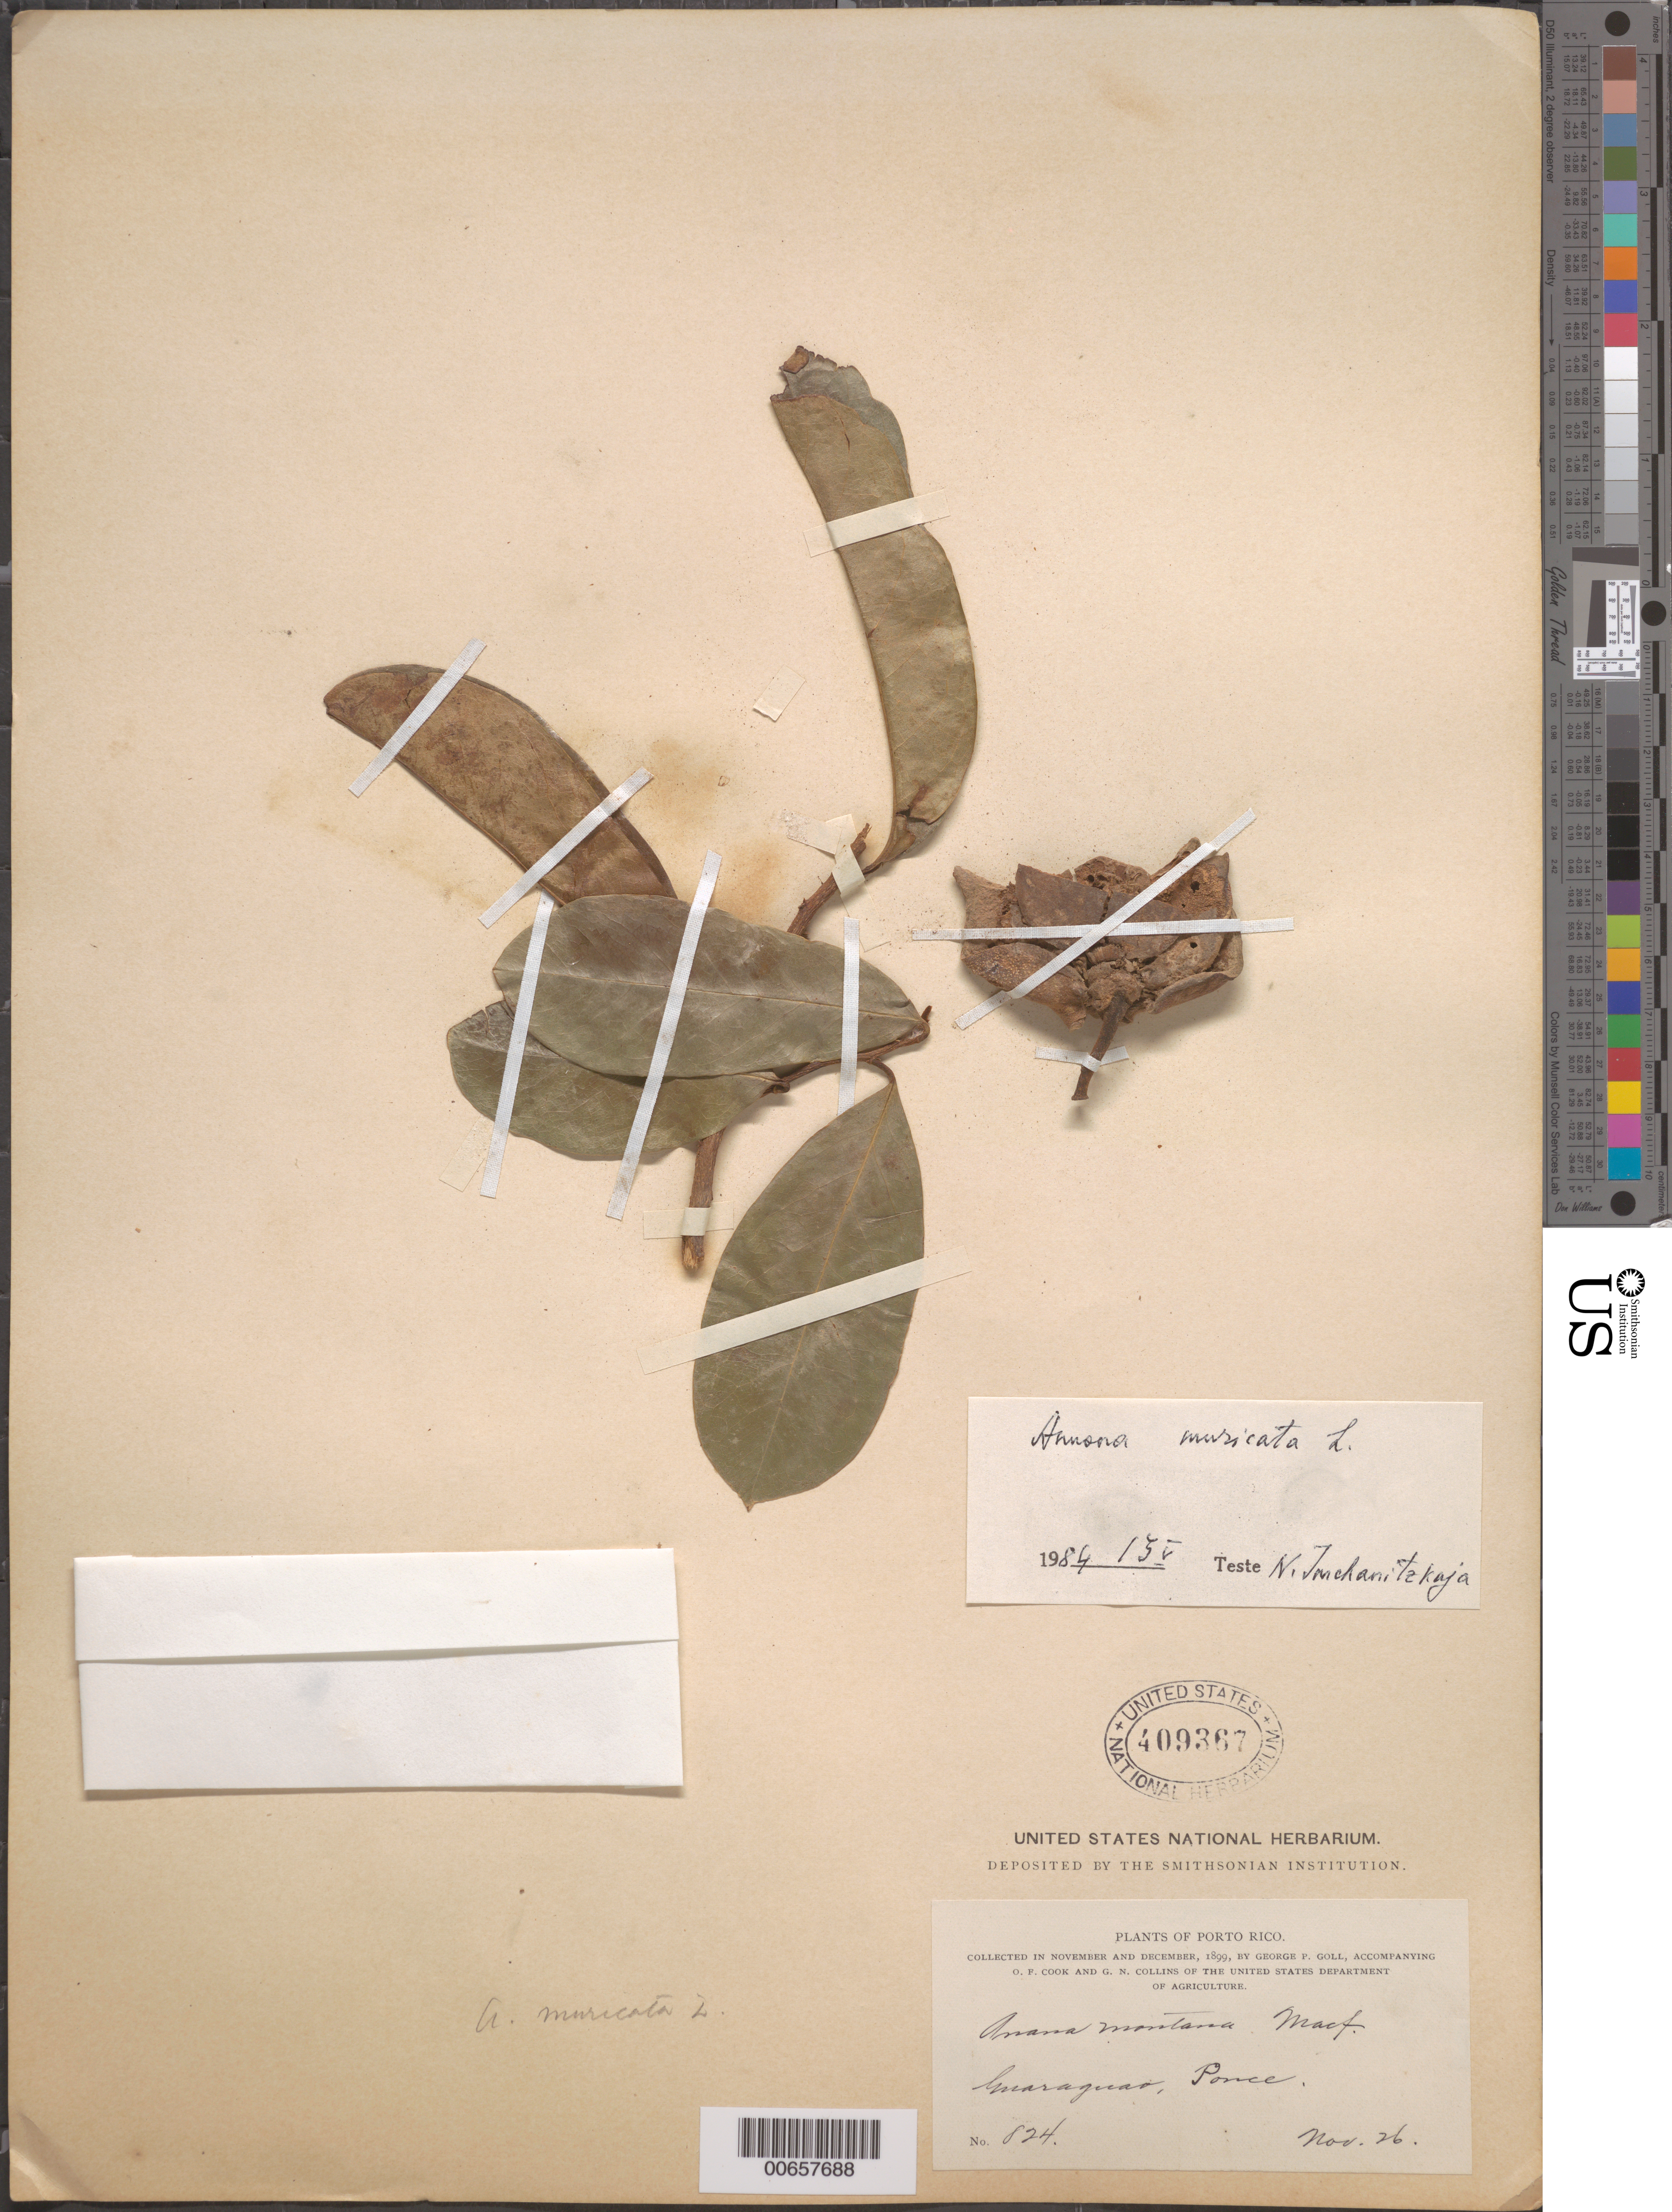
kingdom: Plantae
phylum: Tracheophyta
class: Magnoliopsida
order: Magnoliales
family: Annonaceae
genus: Annona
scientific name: Annona muricata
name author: L.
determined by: McChanitzkaja, N.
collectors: G. Goll, O. F. Cook & G. Collins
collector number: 824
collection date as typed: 26 Nov 1899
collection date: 1899-11-26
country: Puerto Rico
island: Greater Antilles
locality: Guaraguao, Ponce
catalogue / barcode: US 409367